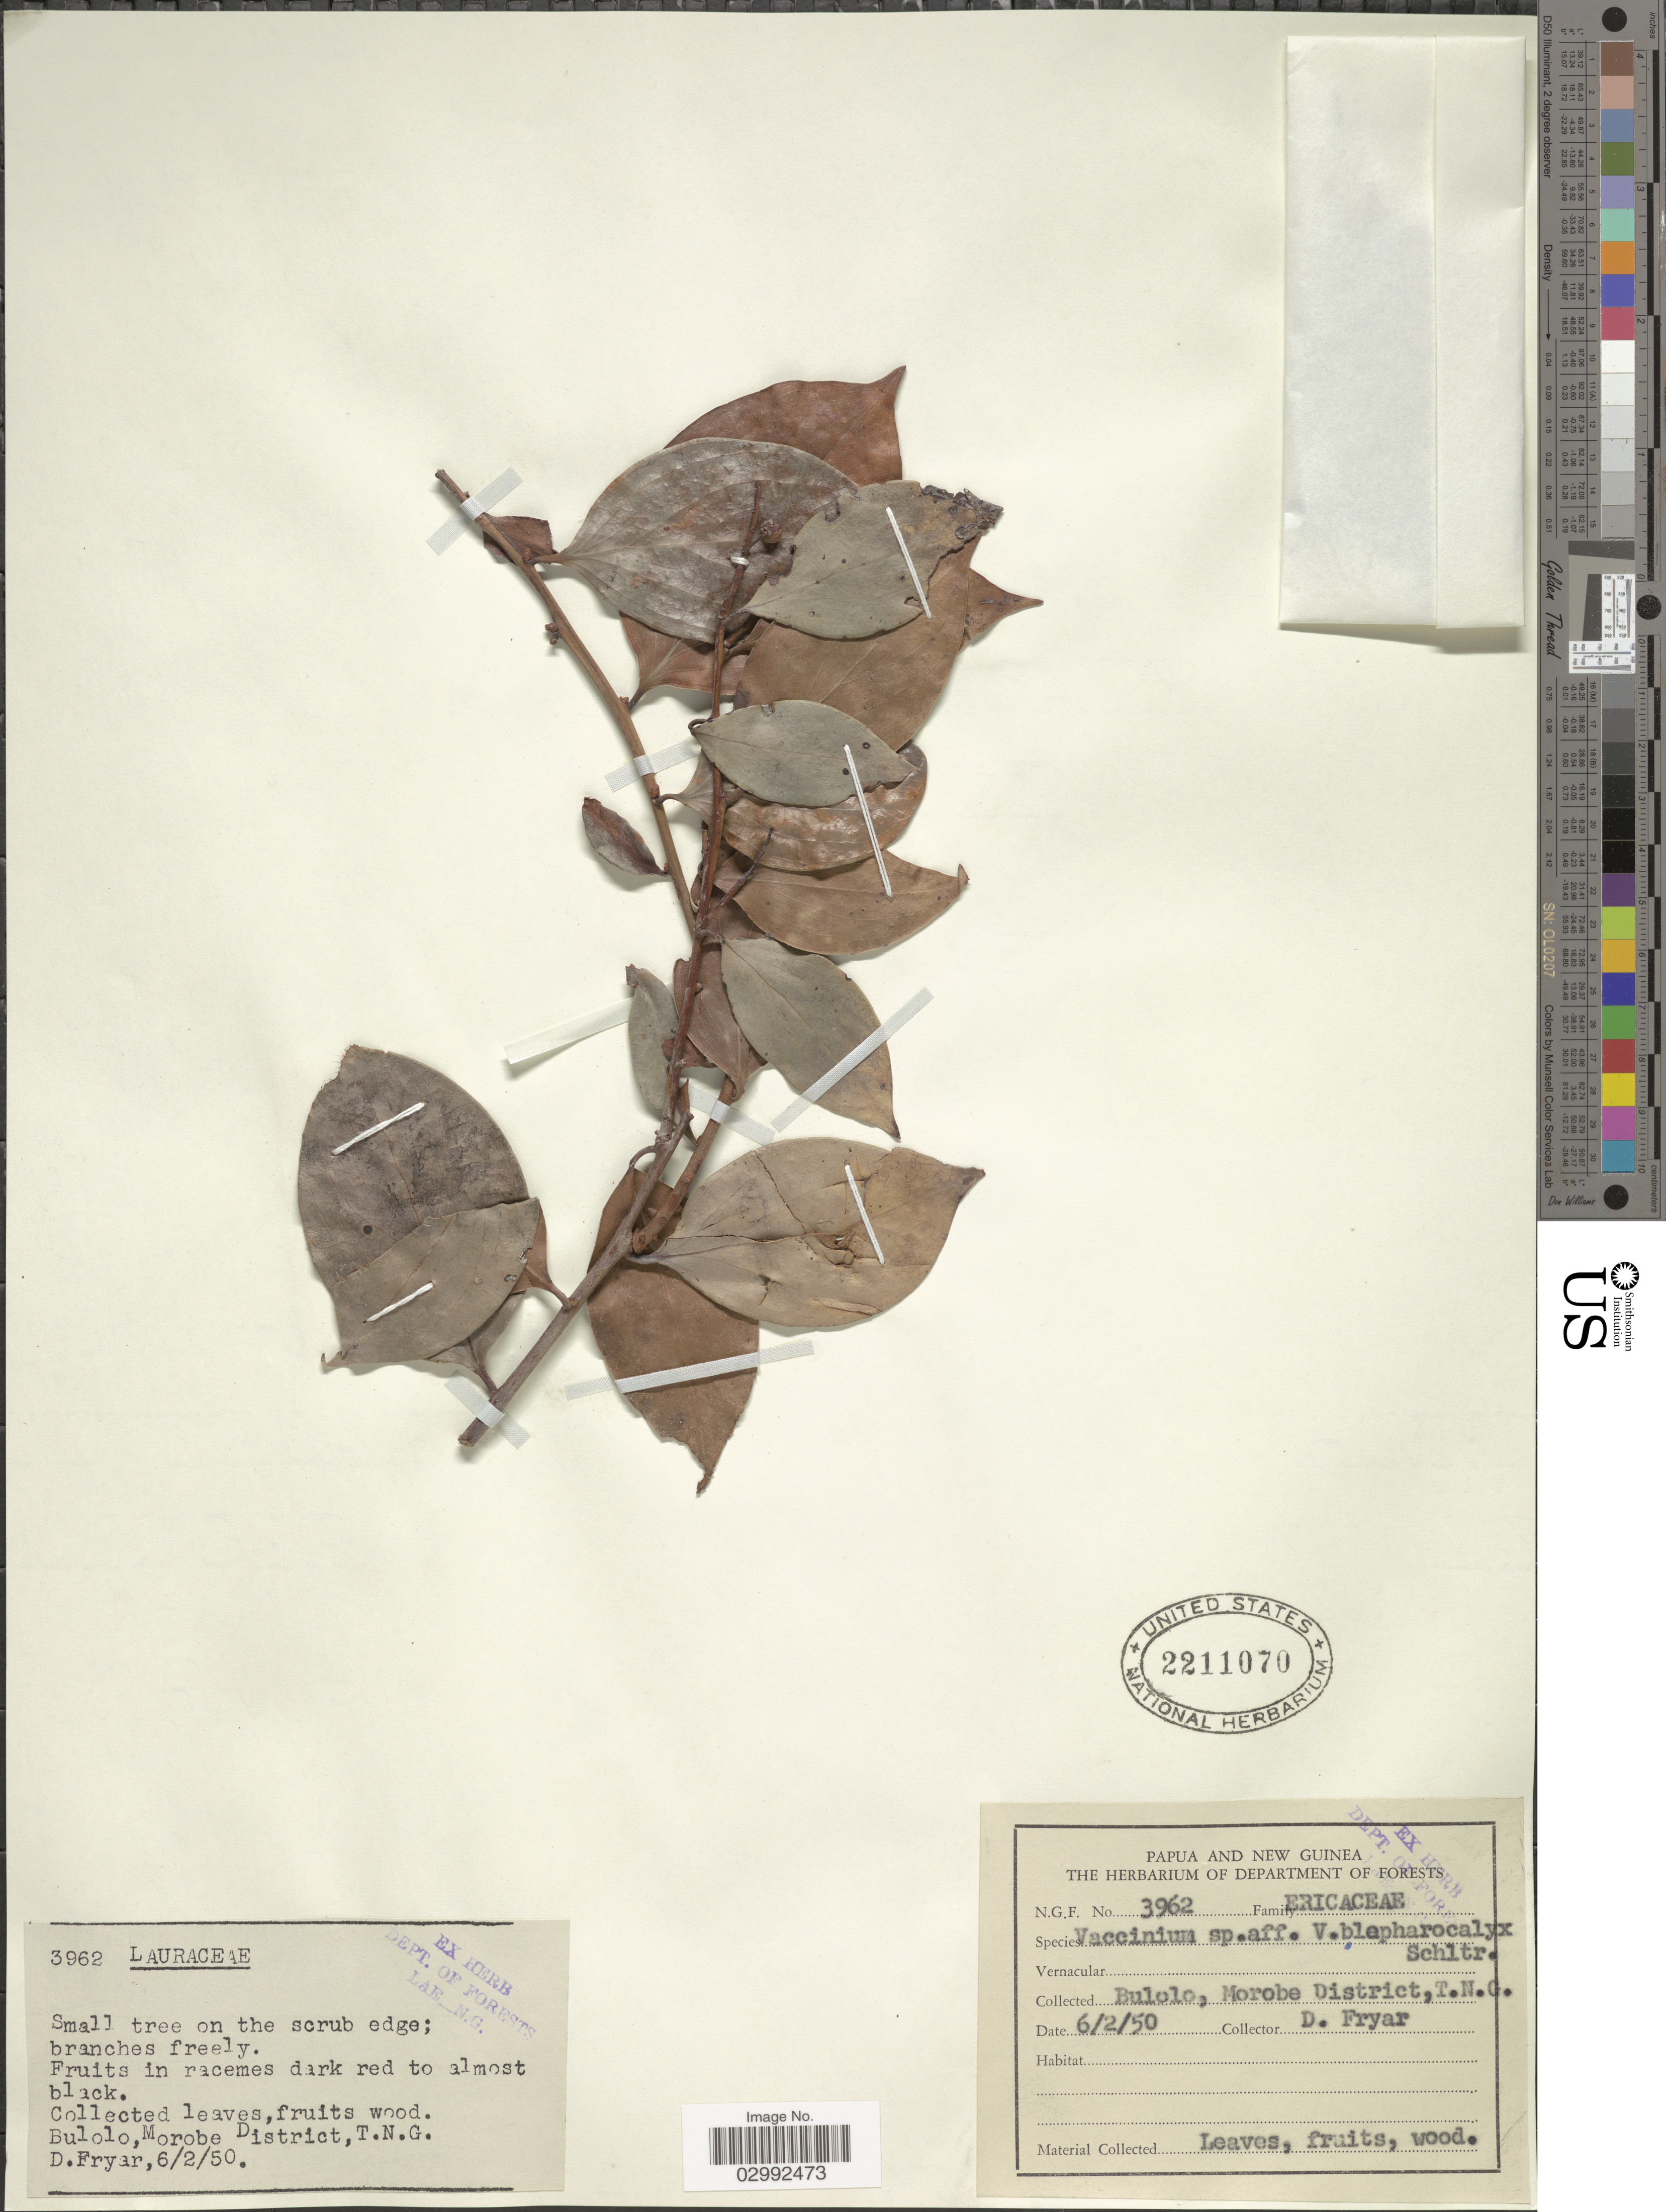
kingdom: Plantae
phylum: Tracheophyta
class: Magnoliopsida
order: Ericales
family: Ericaceae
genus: Vaccinium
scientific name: Vaccinium blepharocalyx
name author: Schltr.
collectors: D. Fryar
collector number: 3962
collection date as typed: Transcribed d/m/y: 6/2/50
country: Papua New Guinea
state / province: Morobe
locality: Bulolo, Morobe District, T.N.G.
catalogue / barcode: US 2211070